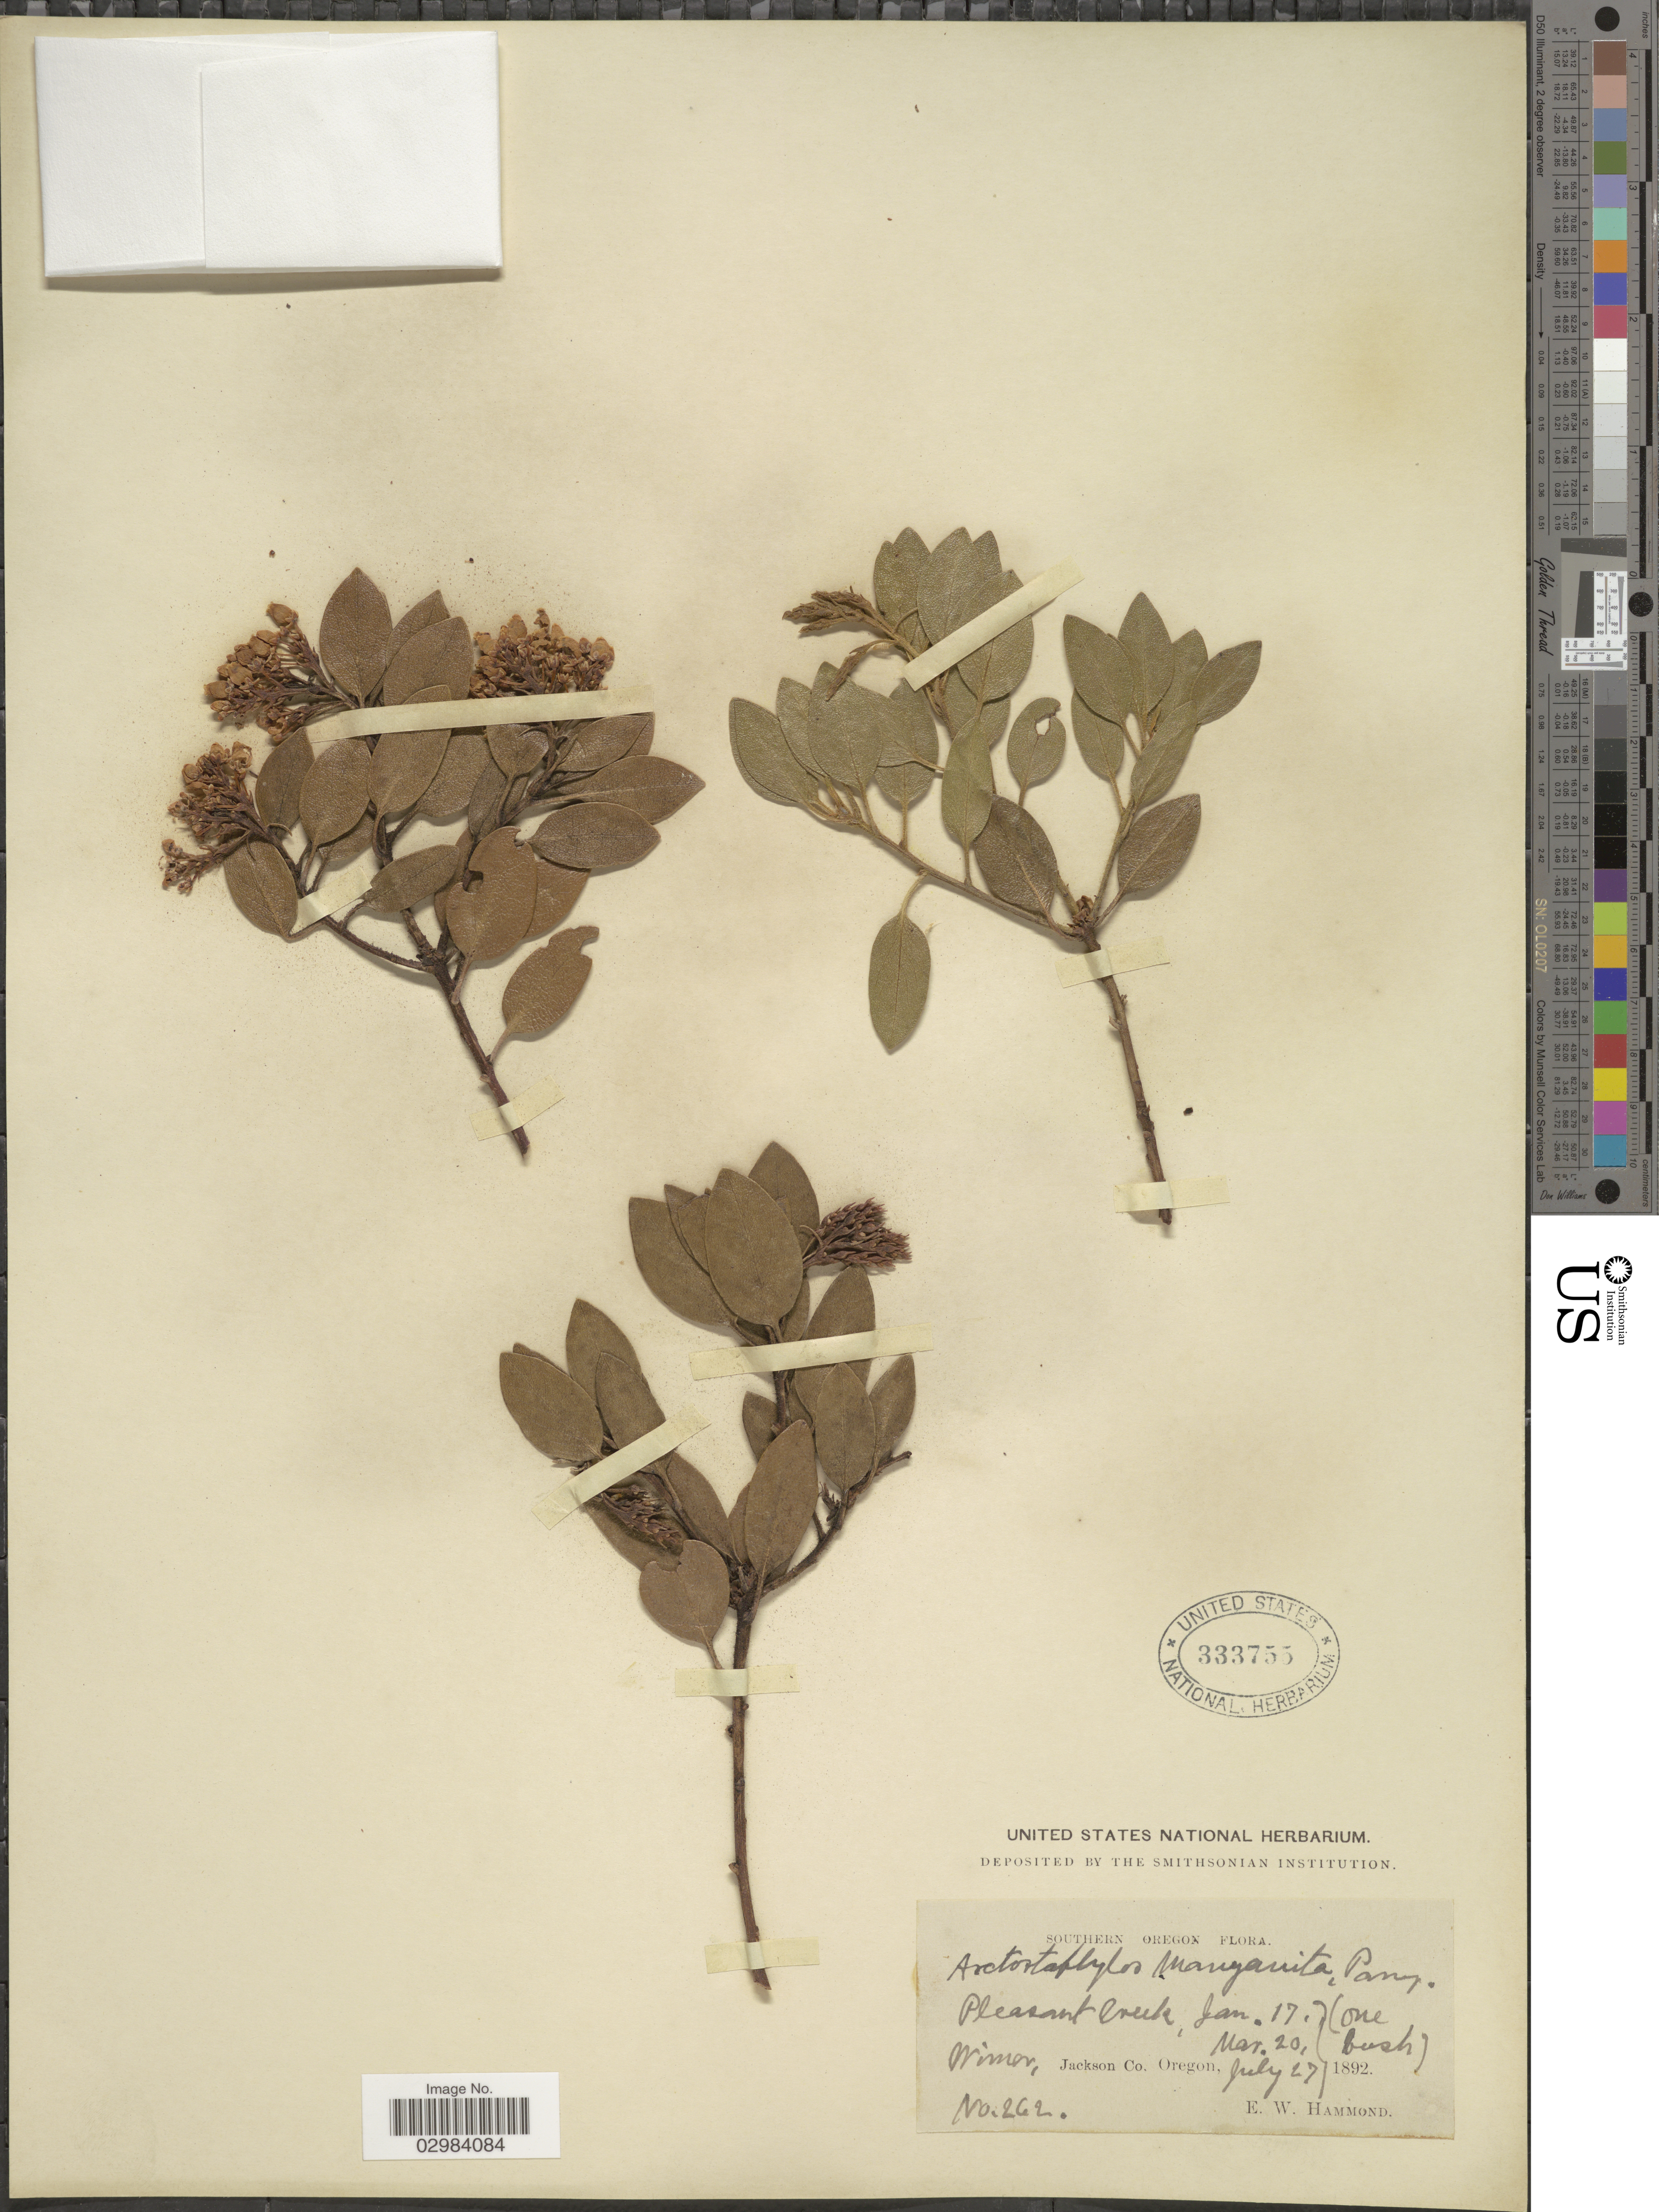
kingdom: Plantae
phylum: Tracheophyta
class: Magnoliopsida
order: Ericales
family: Ericaceae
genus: Arctostaphylos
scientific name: Arctostaphylos manzanita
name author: Parry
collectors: E. Hammond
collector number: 262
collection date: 1892-01-17/1892-07-27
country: United States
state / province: Oregon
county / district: Jackson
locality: Southern Oregon, Pleasant Creek, Wimer, Jackson Co.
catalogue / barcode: US 333755